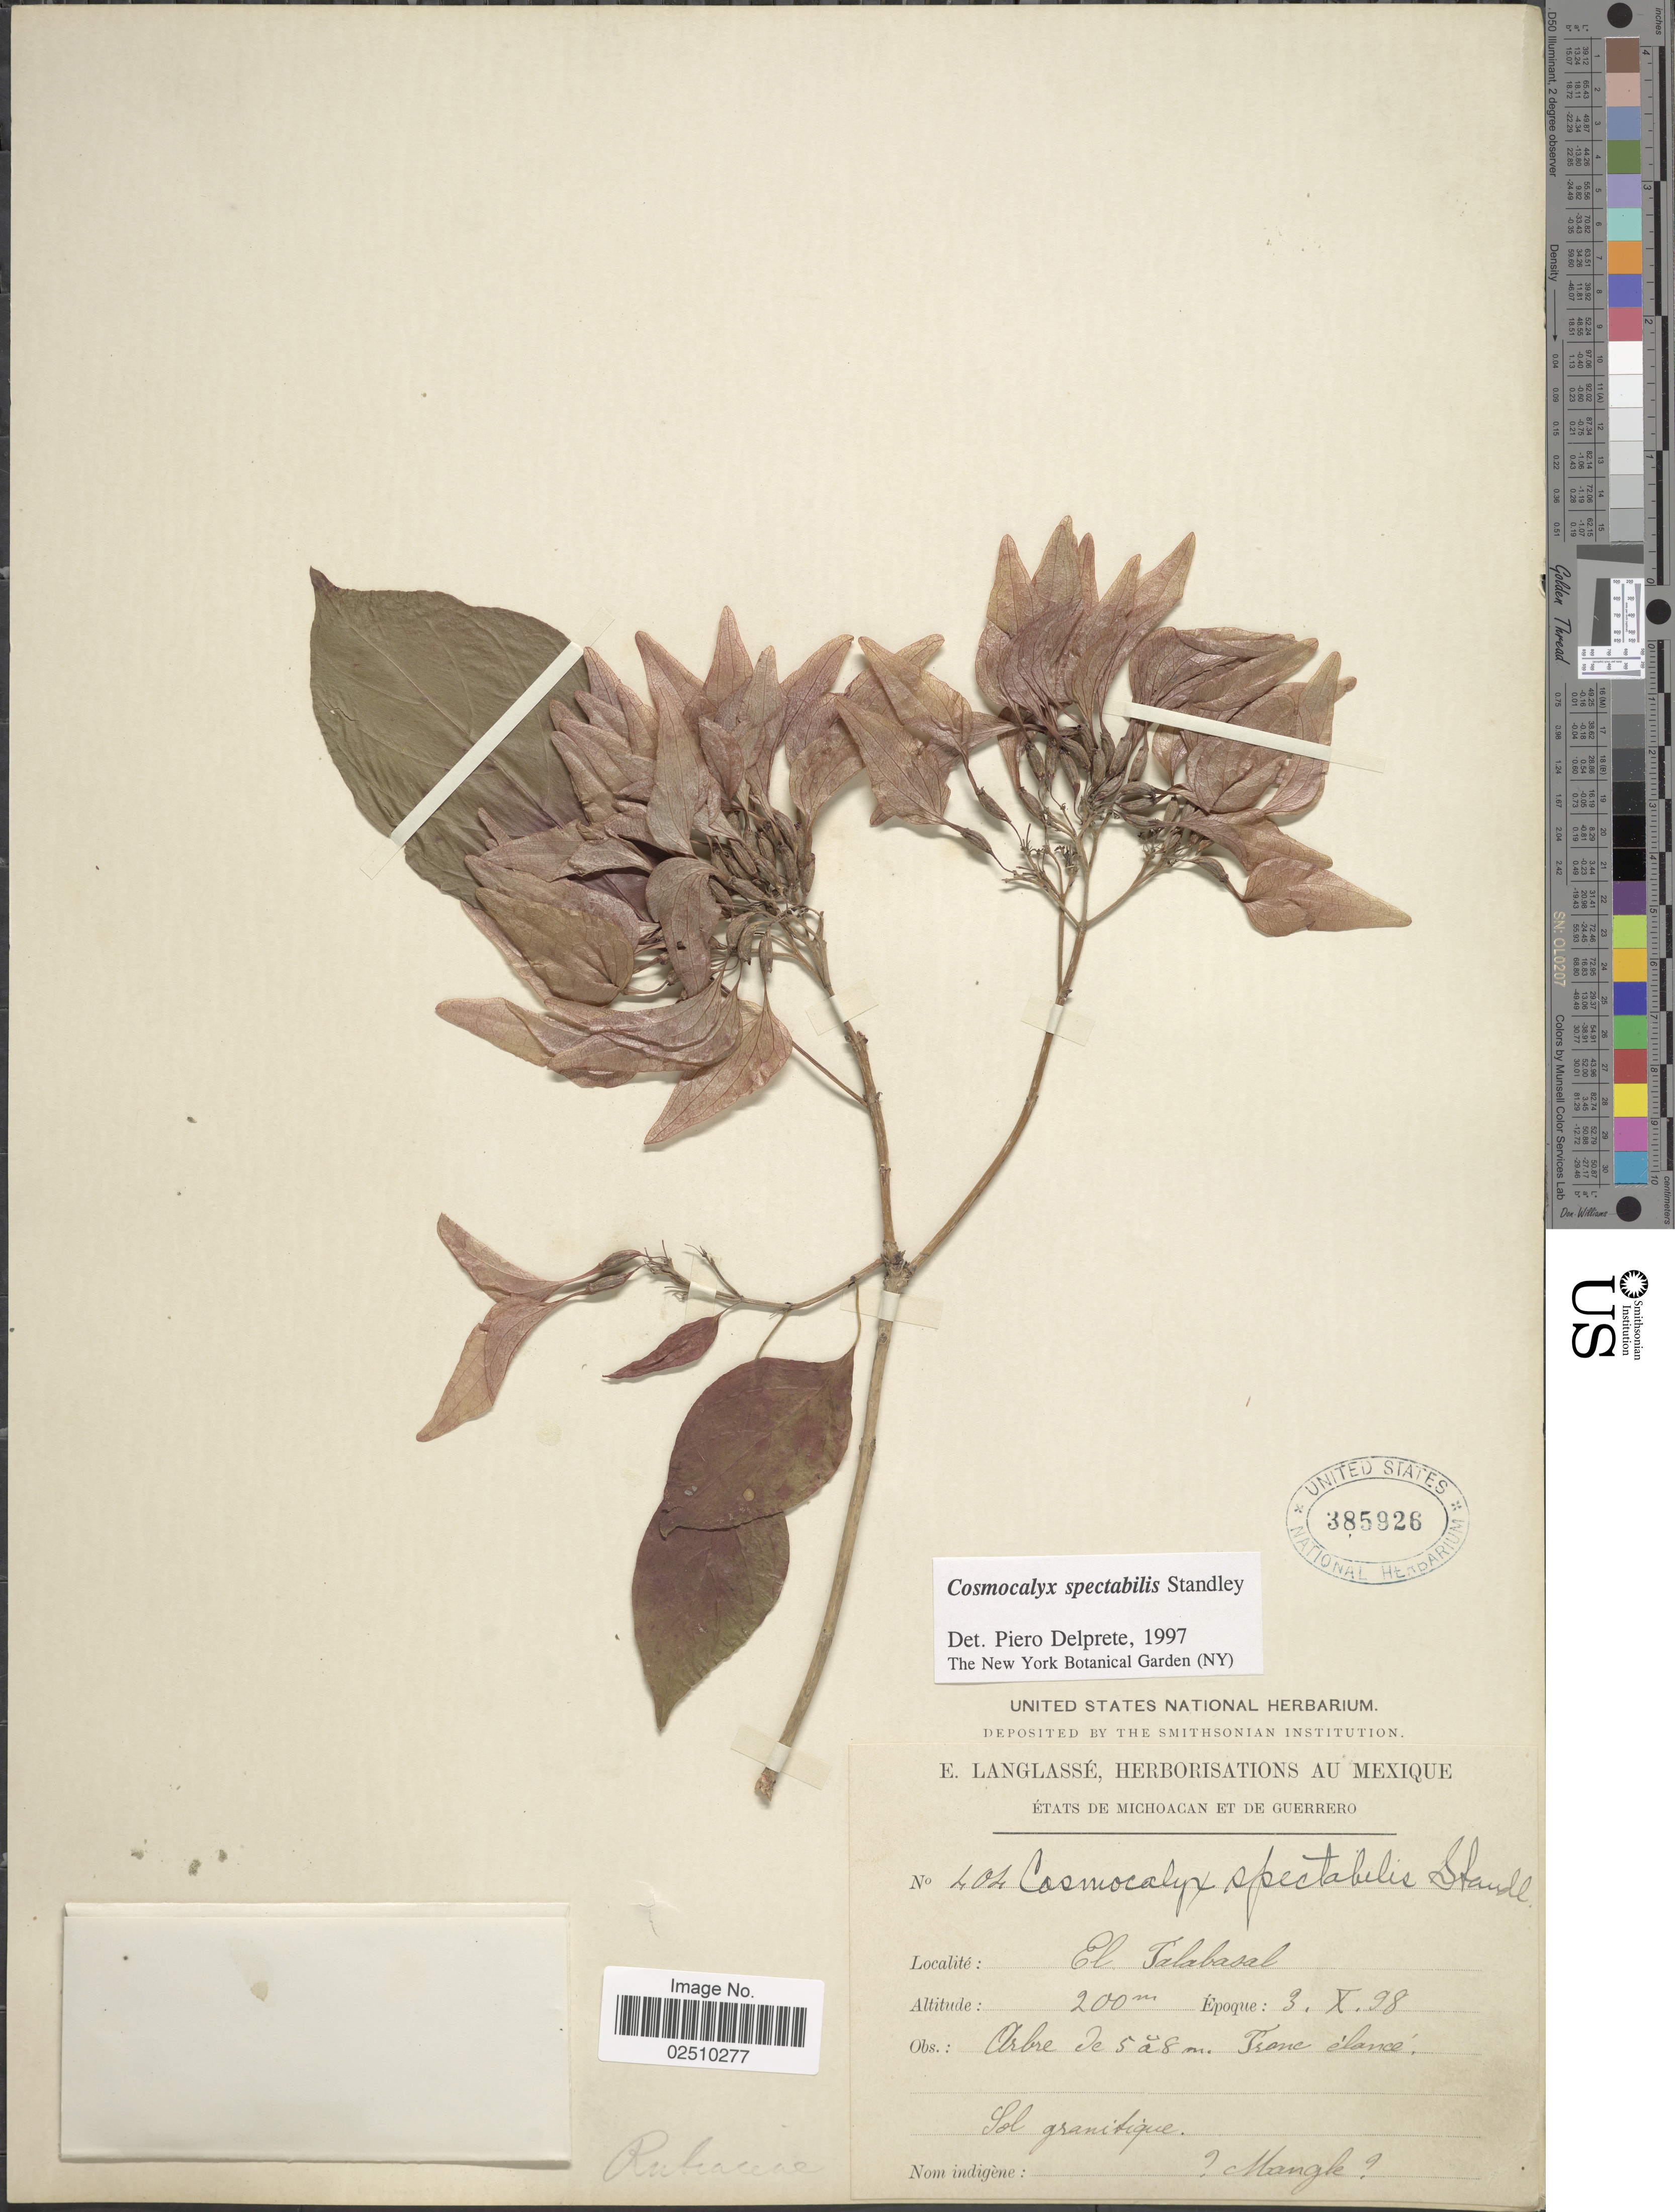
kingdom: Plantae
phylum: Tracheophyta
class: Magnoliopsida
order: Gentianales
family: Rubiaceae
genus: Cosmocalyx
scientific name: Cosmocalyx spectabilis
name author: Standl.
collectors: E. Langlassé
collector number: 404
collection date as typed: Transcribed d/m/y: 3/10/98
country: Mexico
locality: États de Michoacan et de Guerrero. El Talabasal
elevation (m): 200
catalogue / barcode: US 385926